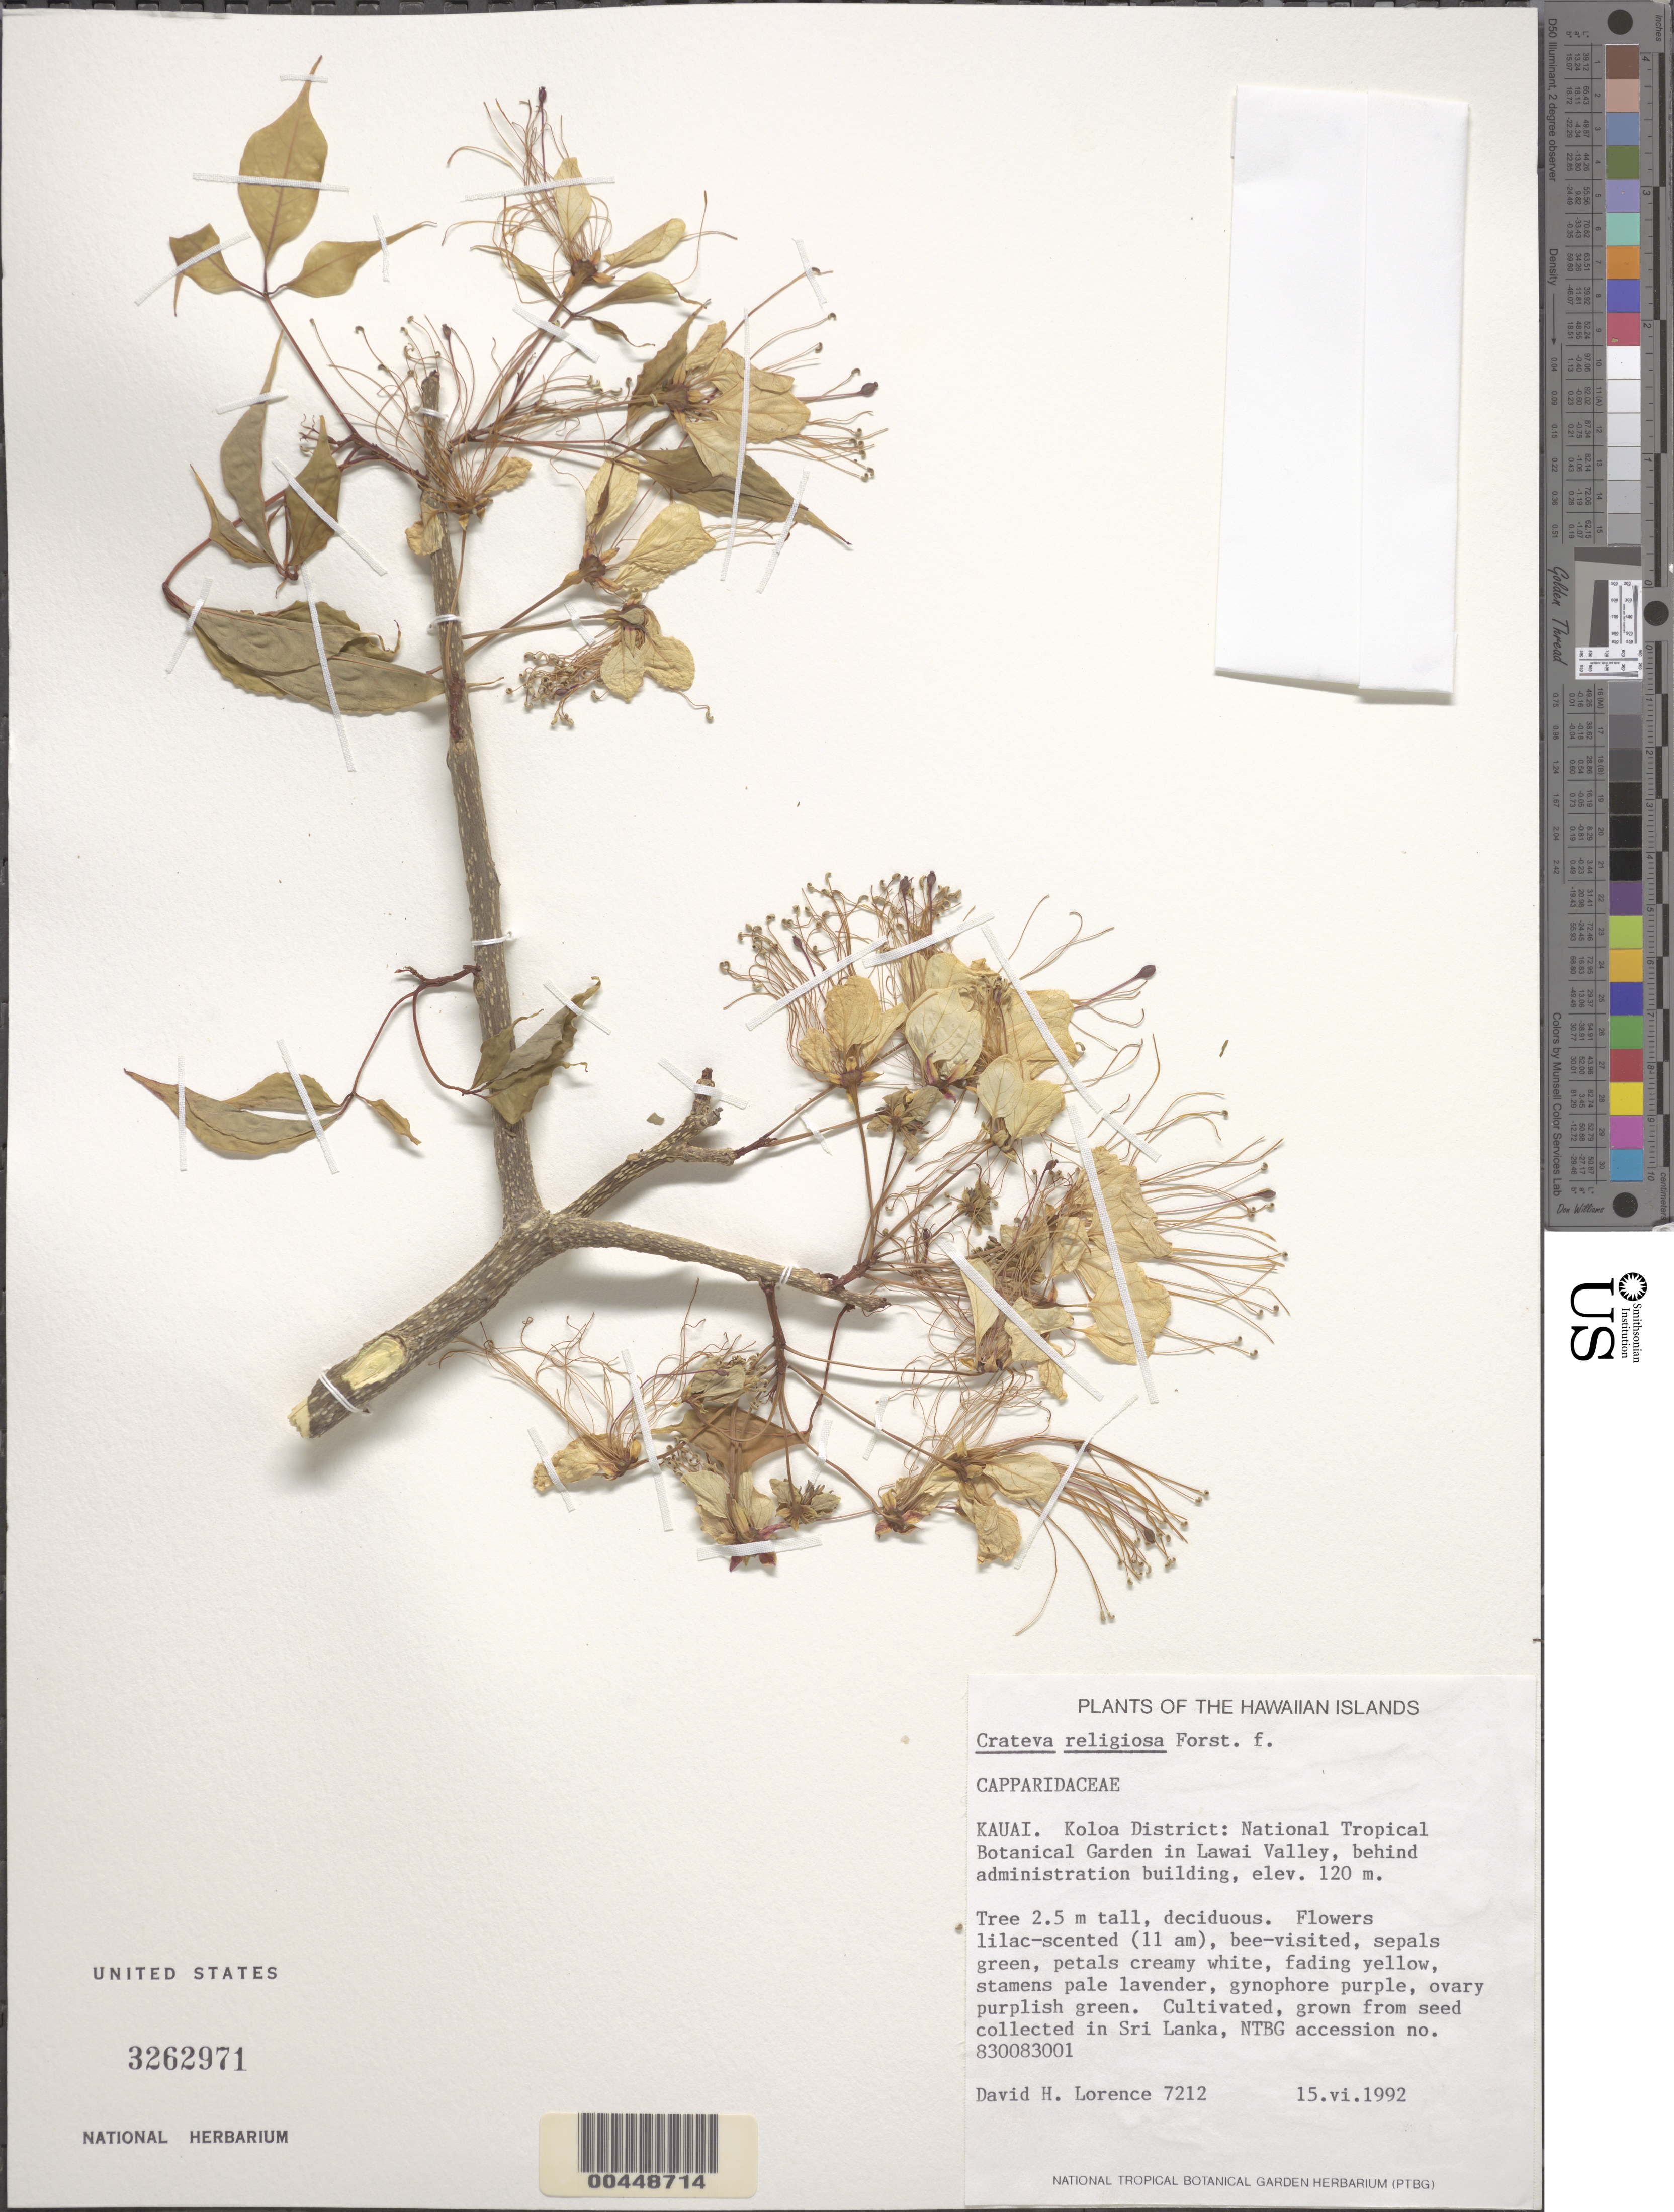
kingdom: Plantae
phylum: Tracheophyta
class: Magnoliopsida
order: Brassicales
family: Capparaceae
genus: Crateva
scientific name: Crateva religiosa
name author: G. Forst.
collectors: D. Lorence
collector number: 7212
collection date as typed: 15 Jun 1992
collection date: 1992-06-15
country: United States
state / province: Hawaii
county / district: Kauai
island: Kaua'i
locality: Koloa Dist, National Tropical Botanical Garden in Lawai Valley, behind administration building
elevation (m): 120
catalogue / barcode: US 3262971